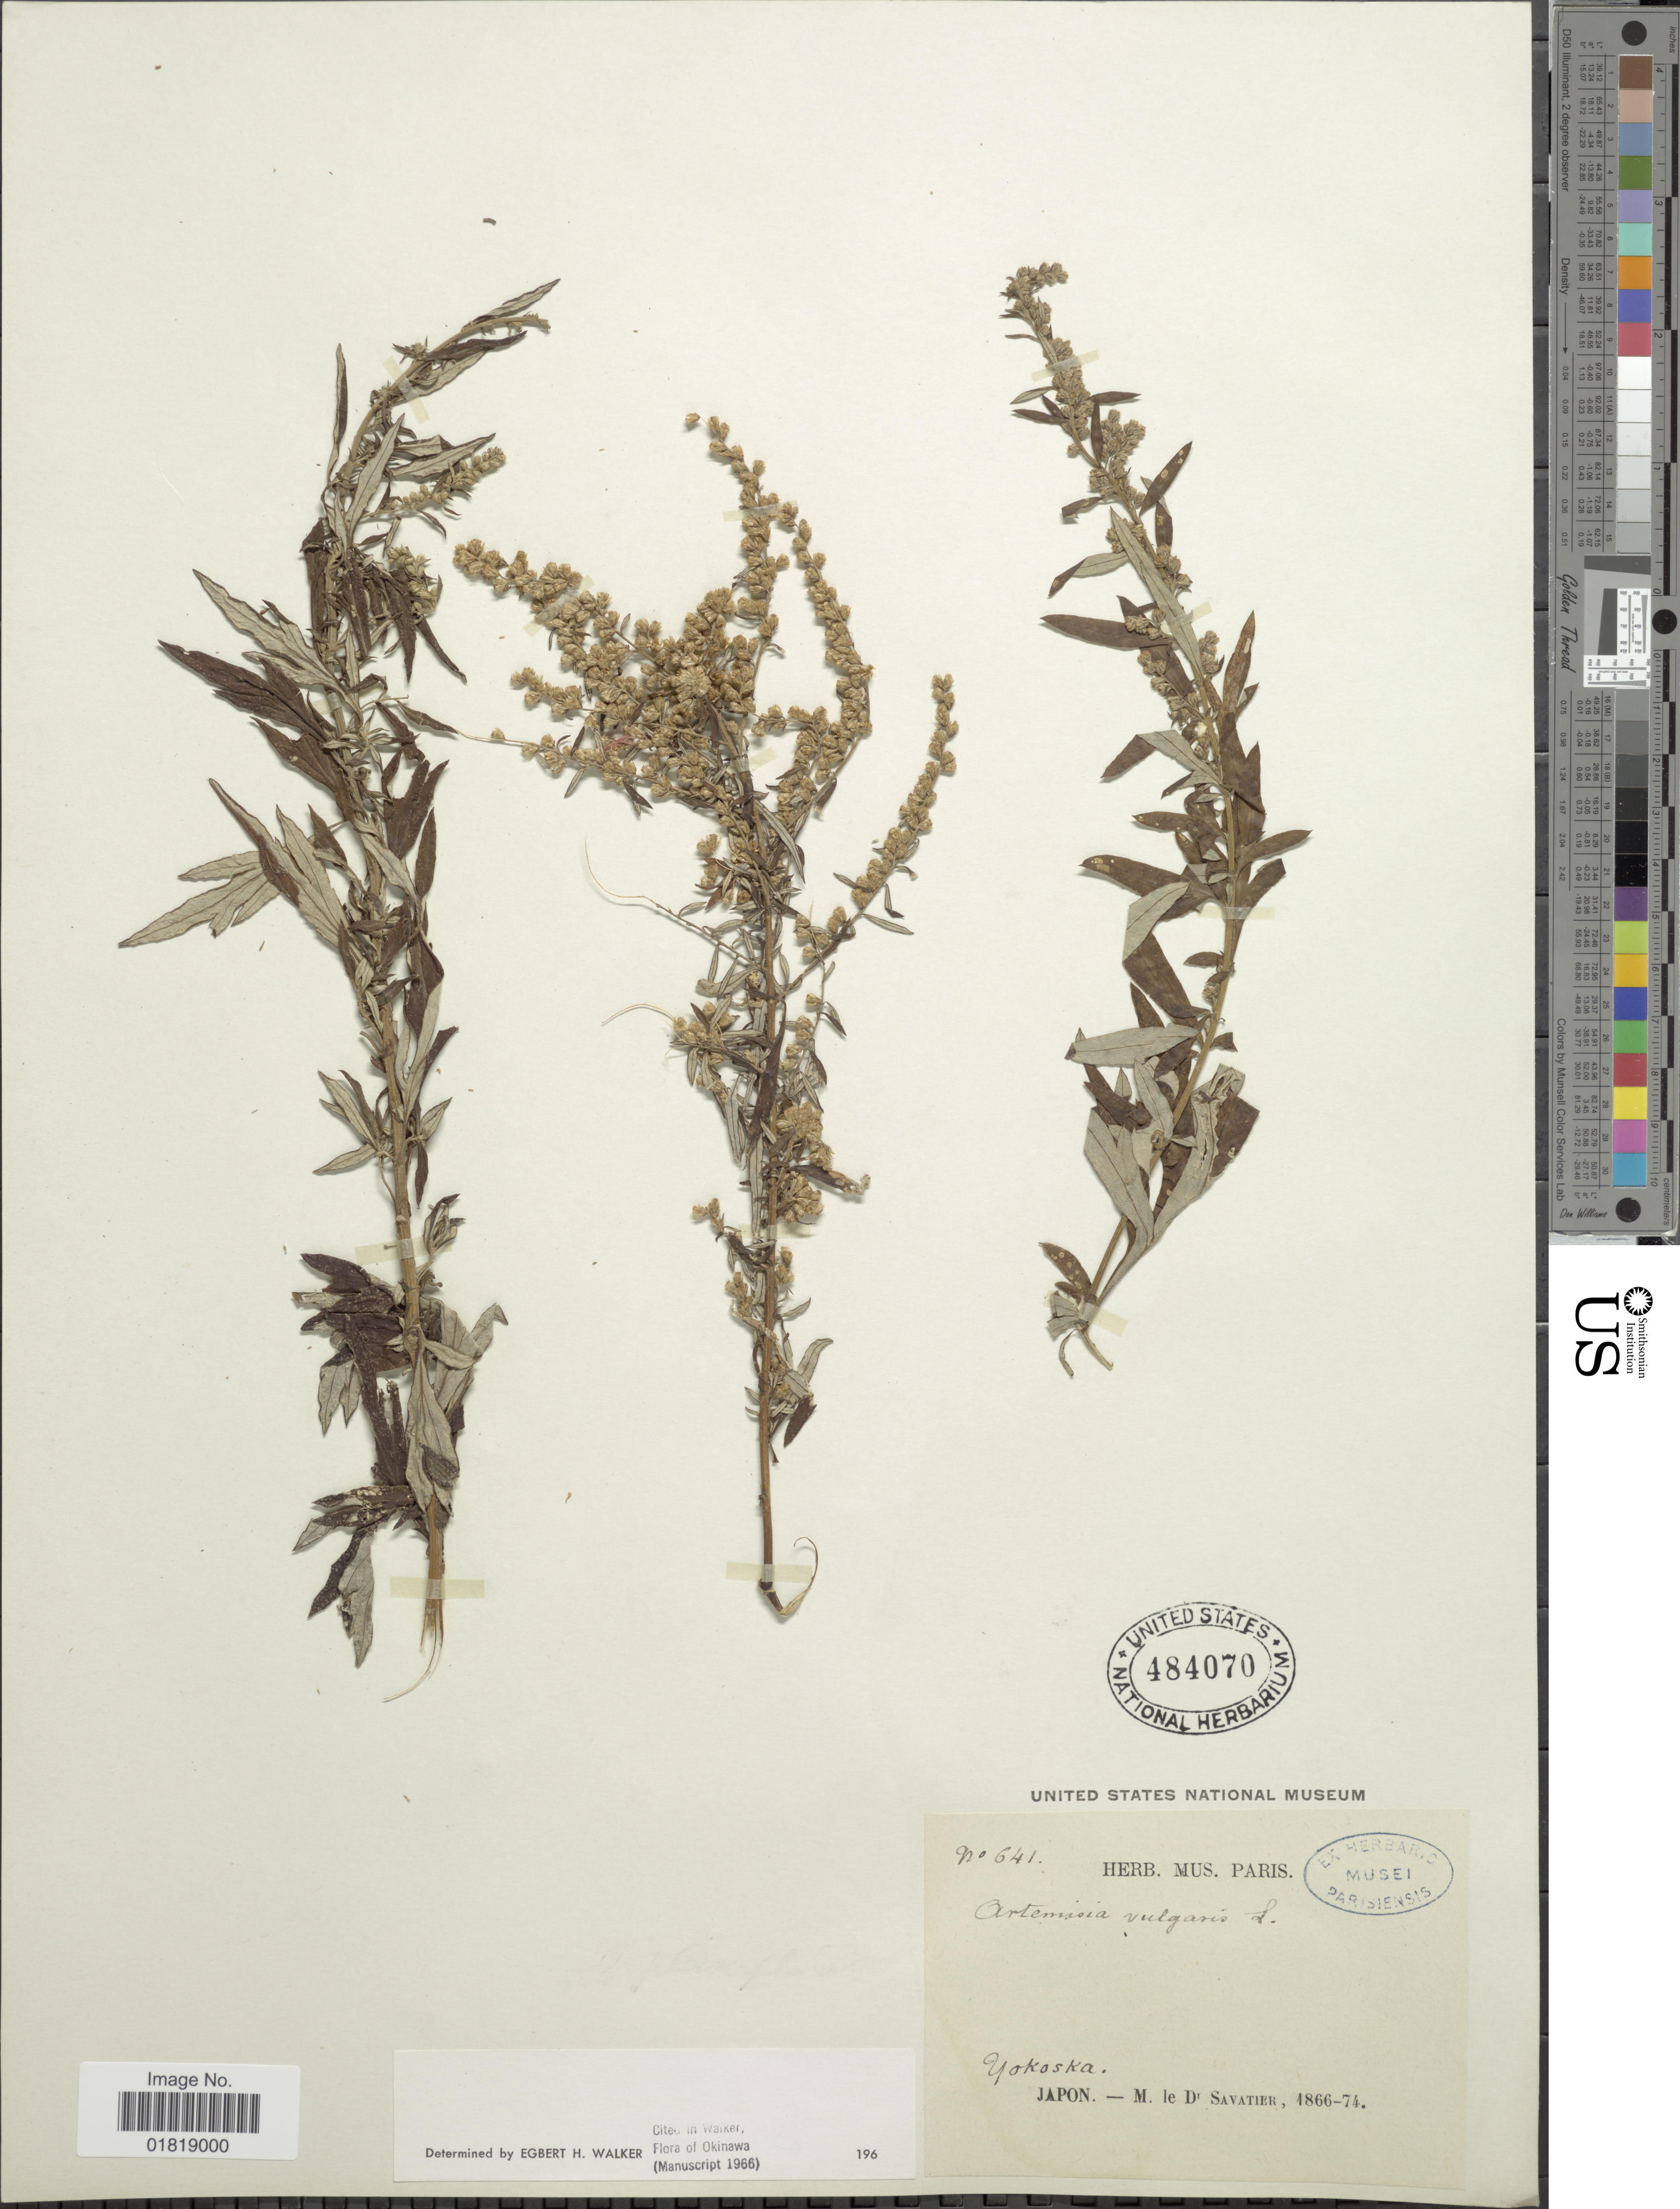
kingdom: Plantae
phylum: Tracheophyta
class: Magnoliopsida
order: Asterales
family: Asteraceae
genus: Artemisia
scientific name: Artemisia princeps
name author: Pamp.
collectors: ex herb. Mus. Paris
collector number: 641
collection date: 1866/1874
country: Japan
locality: Yokoska, M. Le D'Savatier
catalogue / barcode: US 484070